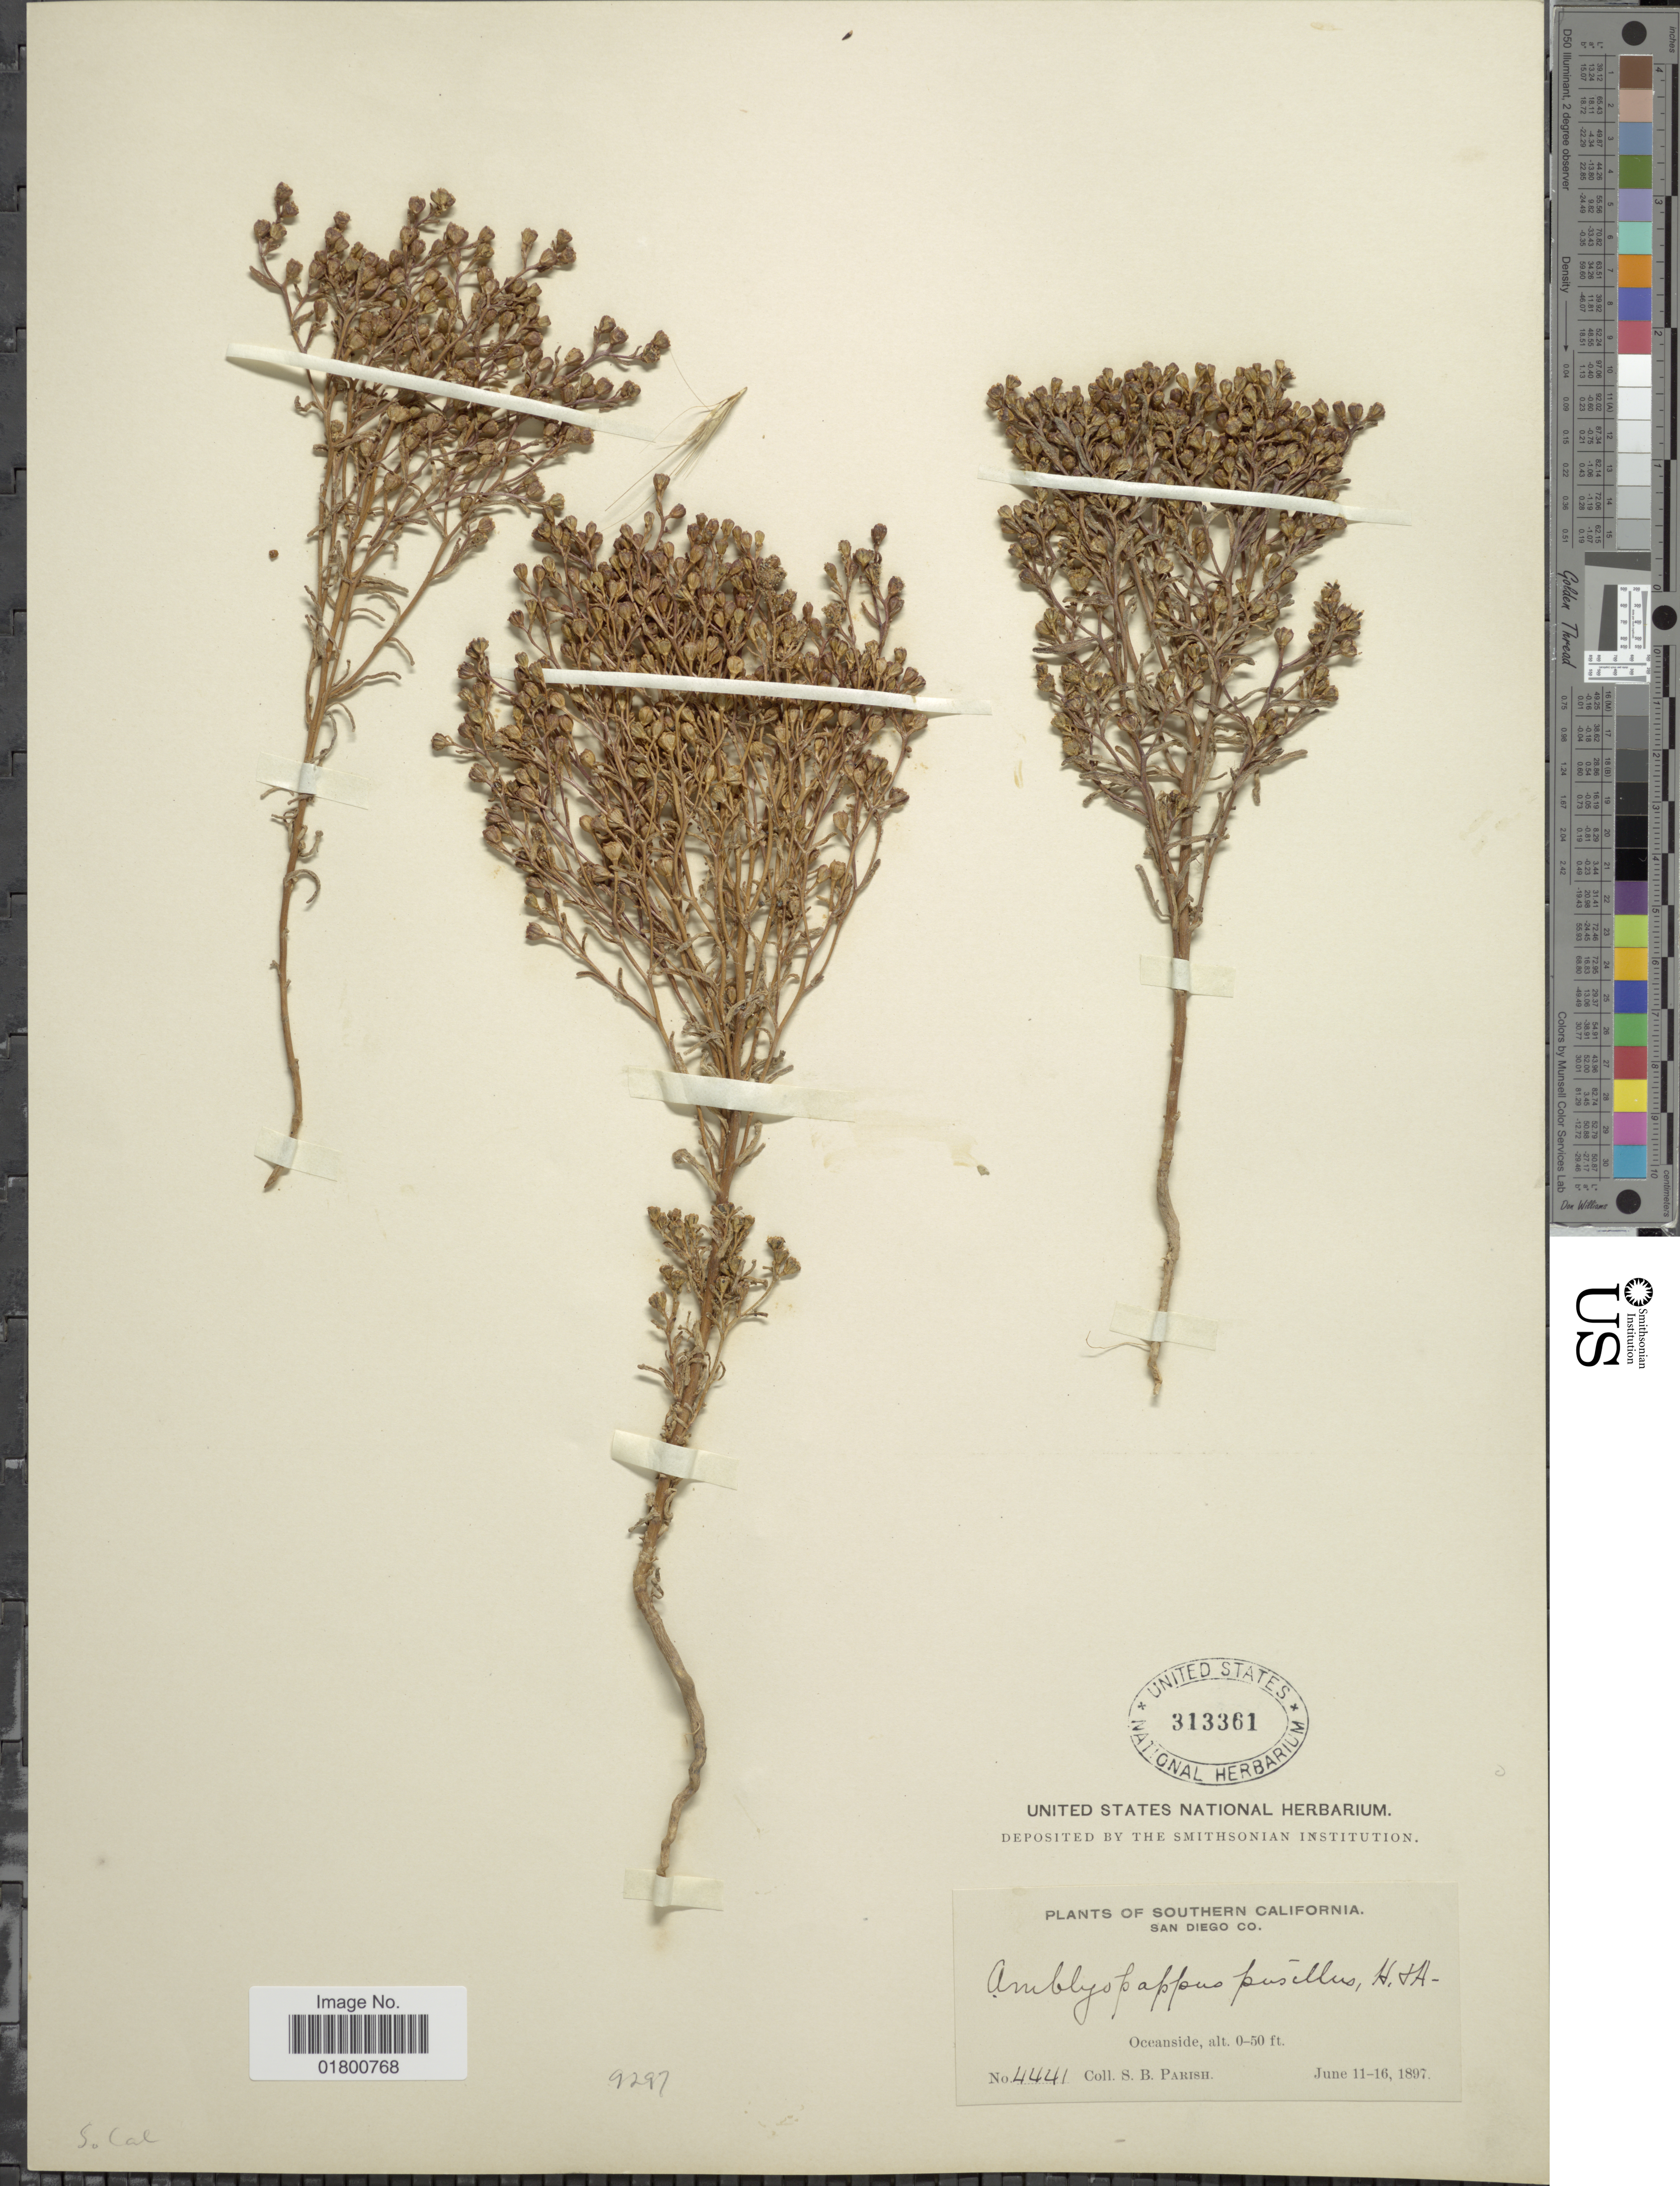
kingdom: Plantae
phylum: Tracheophyta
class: Magnoliopsida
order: Asterales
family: Asteraceae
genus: Amblyopappus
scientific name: Amblyopappus pusillus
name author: Hook. & Arn.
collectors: S. B. Parish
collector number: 4441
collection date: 1897-06-11/1897-06-16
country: United States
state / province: California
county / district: San Diego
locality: Southern California, San Diego Co., Oceanside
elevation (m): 0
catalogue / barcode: US 313361